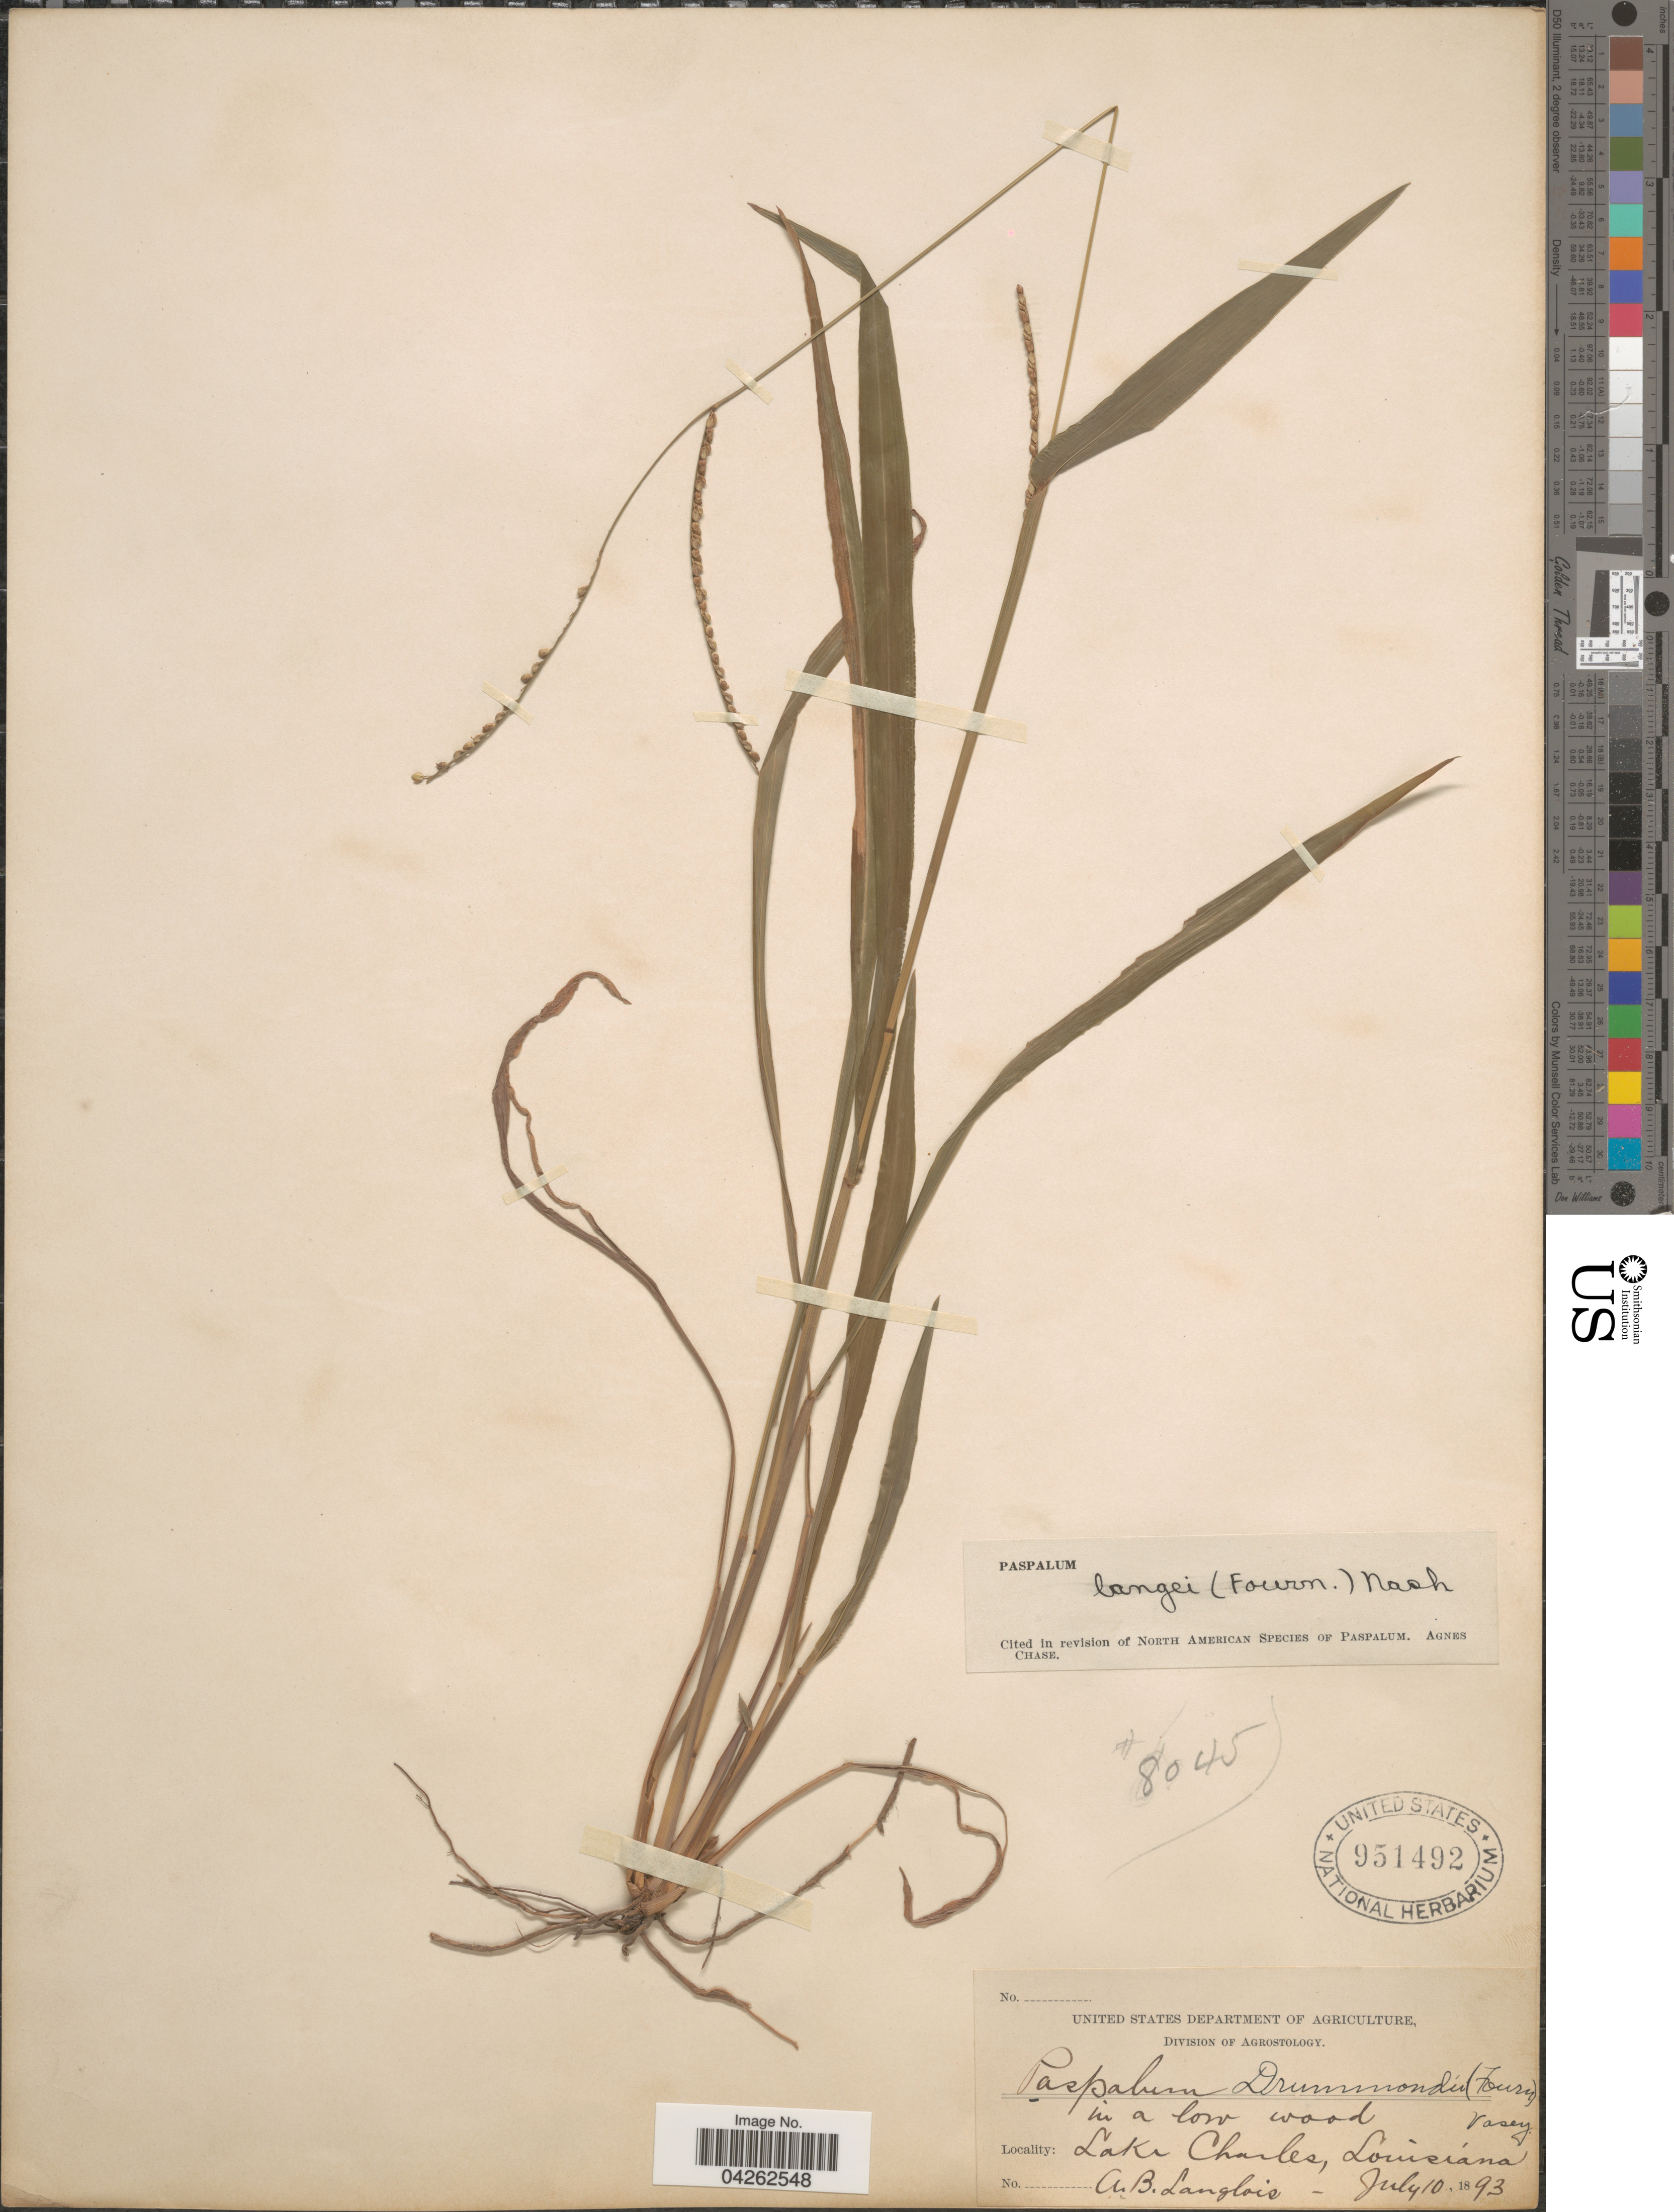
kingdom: Plantae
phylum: Tracheophyta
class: Liliopsida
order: Poales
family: Poaceae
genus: Paspalum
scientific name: Paspalum langei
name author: (E. Fourn.) Nash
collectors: A. Langlois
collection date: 1893-07-10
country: United States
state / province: Louisiana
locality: In a low wood. Lake Charles.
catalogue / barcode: US 951492